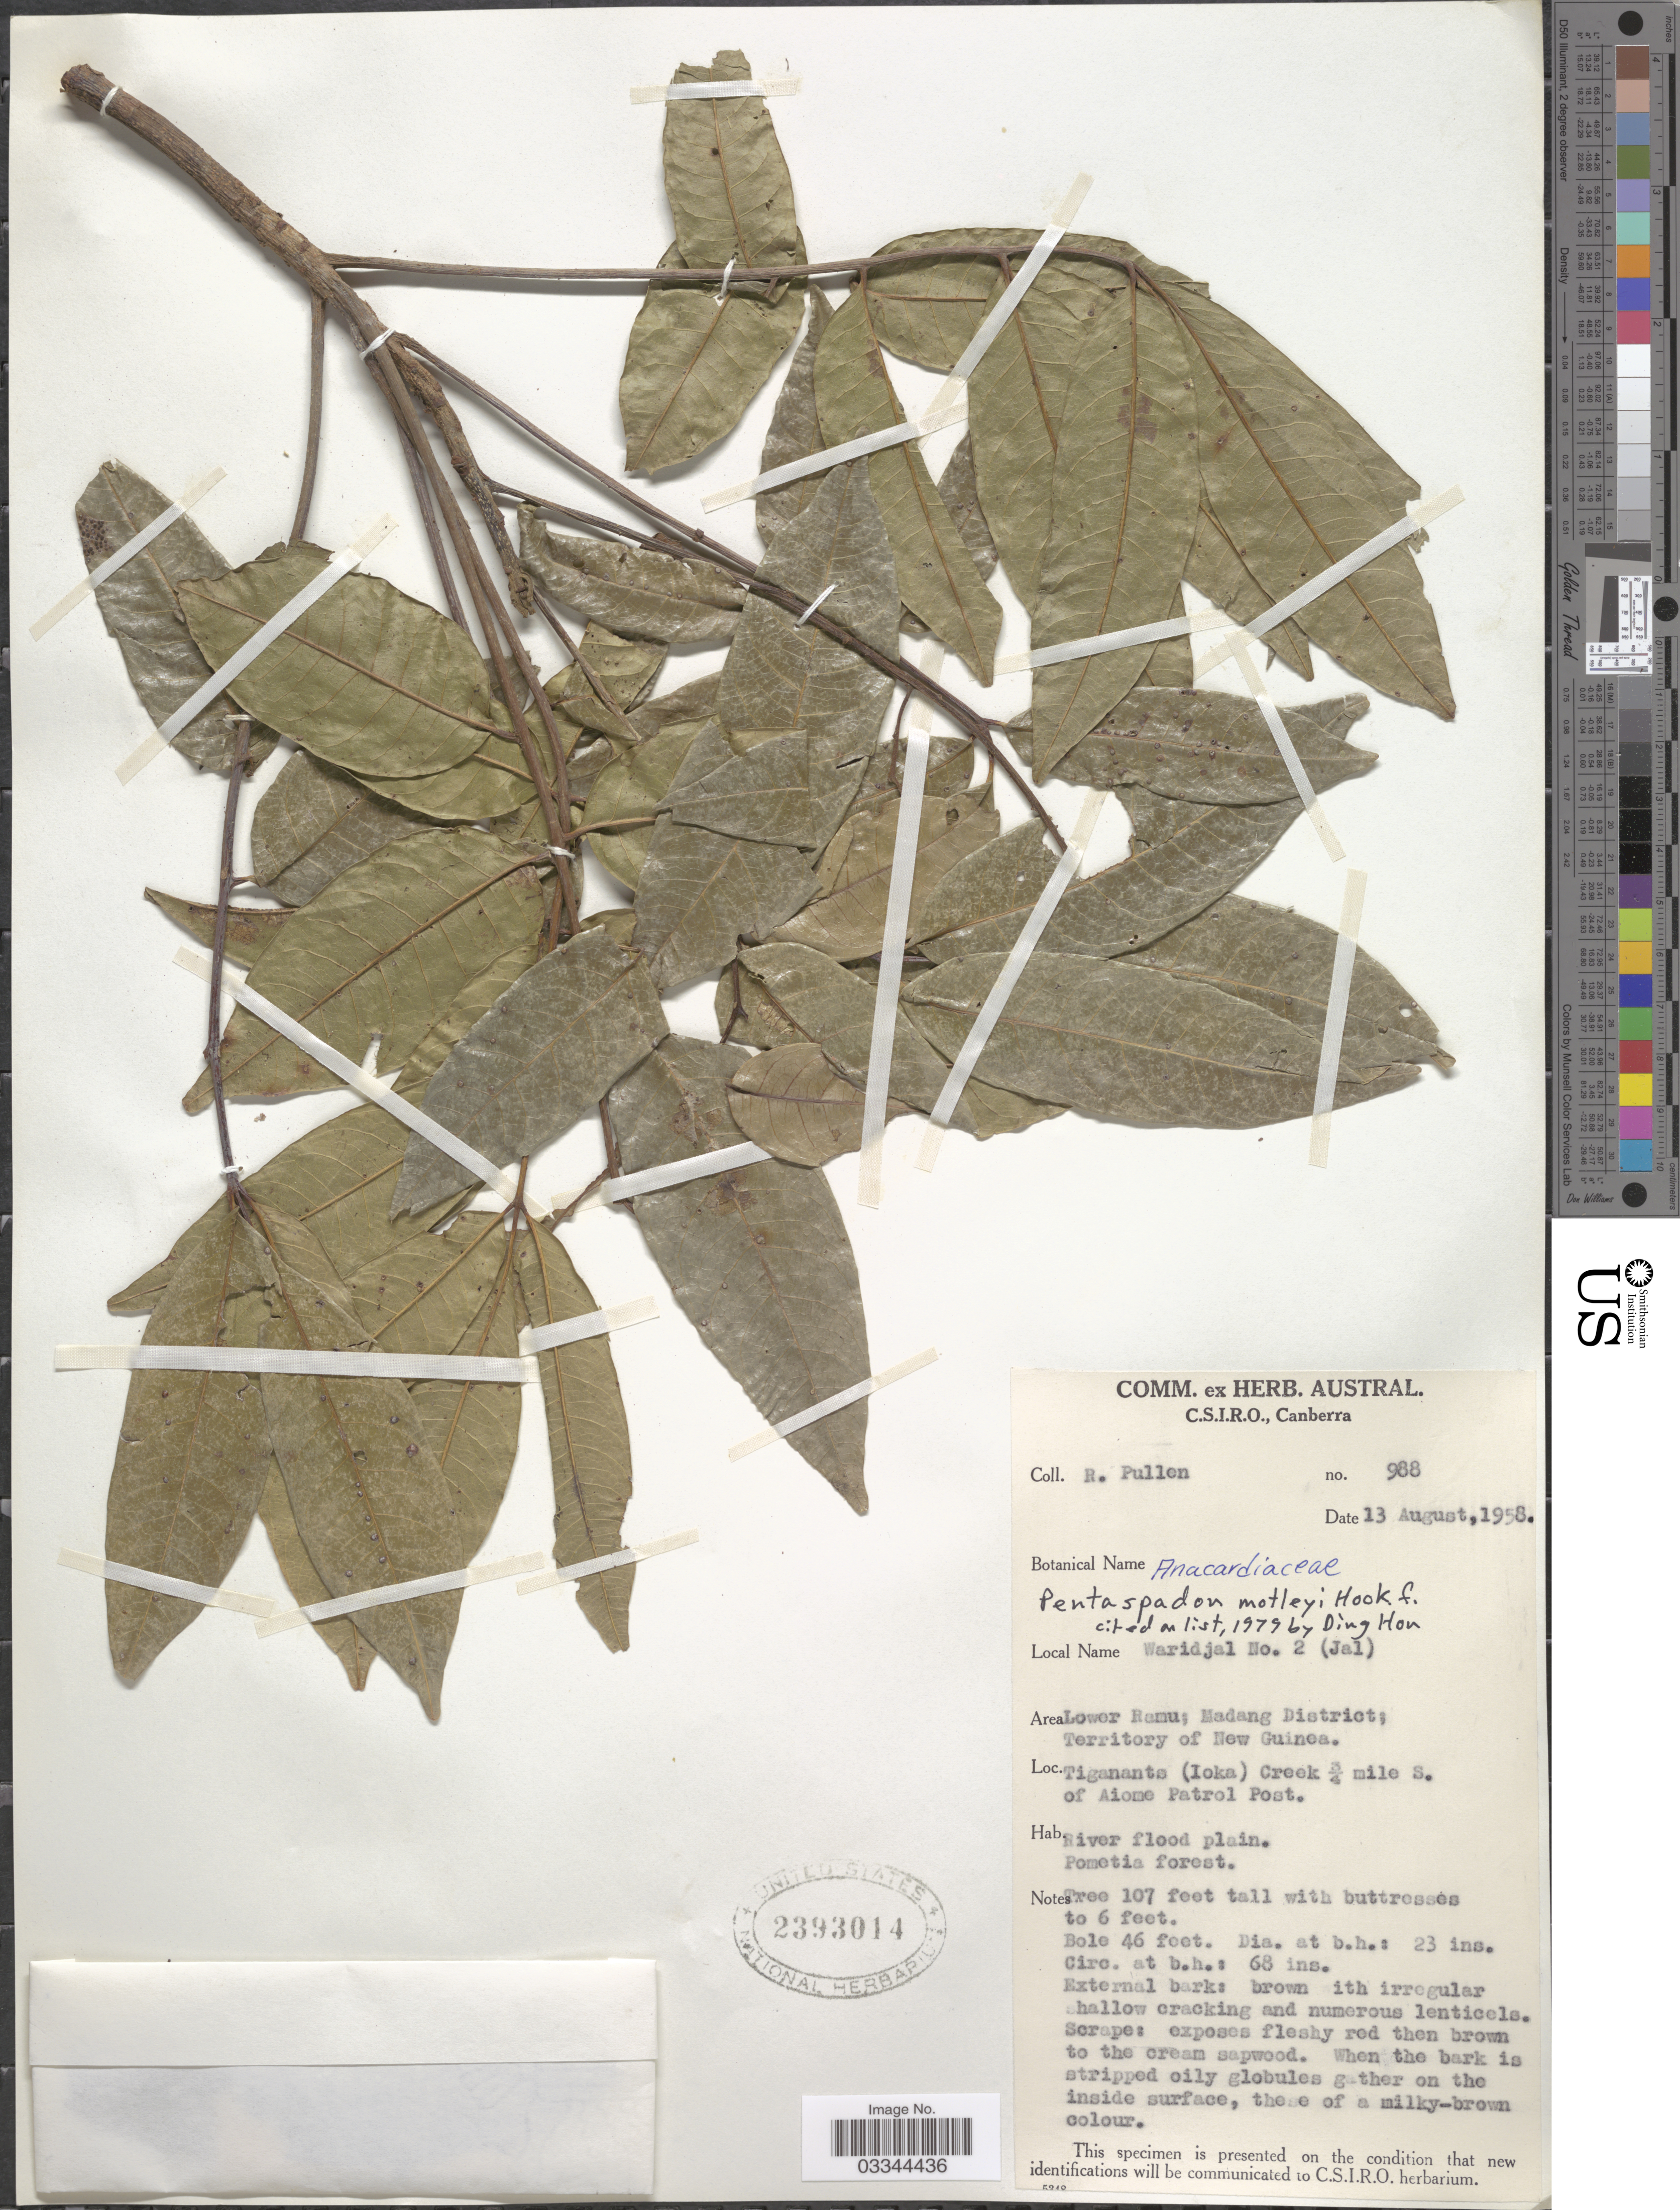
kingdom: Plantae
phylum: Tracheophyta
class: Magnoliopsida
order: Sapindales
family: Anacardiaceae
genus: Pentaspadon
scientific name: Pentaspadon motleyi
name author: Hook. f.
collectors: R. Pullen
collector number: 988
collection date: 1958-08-13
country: Papua New Guinea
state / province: Madang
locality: Area Lower Ramu; Madang District; Territory of New Guinea. Tigananta (Ioka) Creek ¾ mile S. of Aiome Patrol Post.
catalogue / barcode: US 2393014